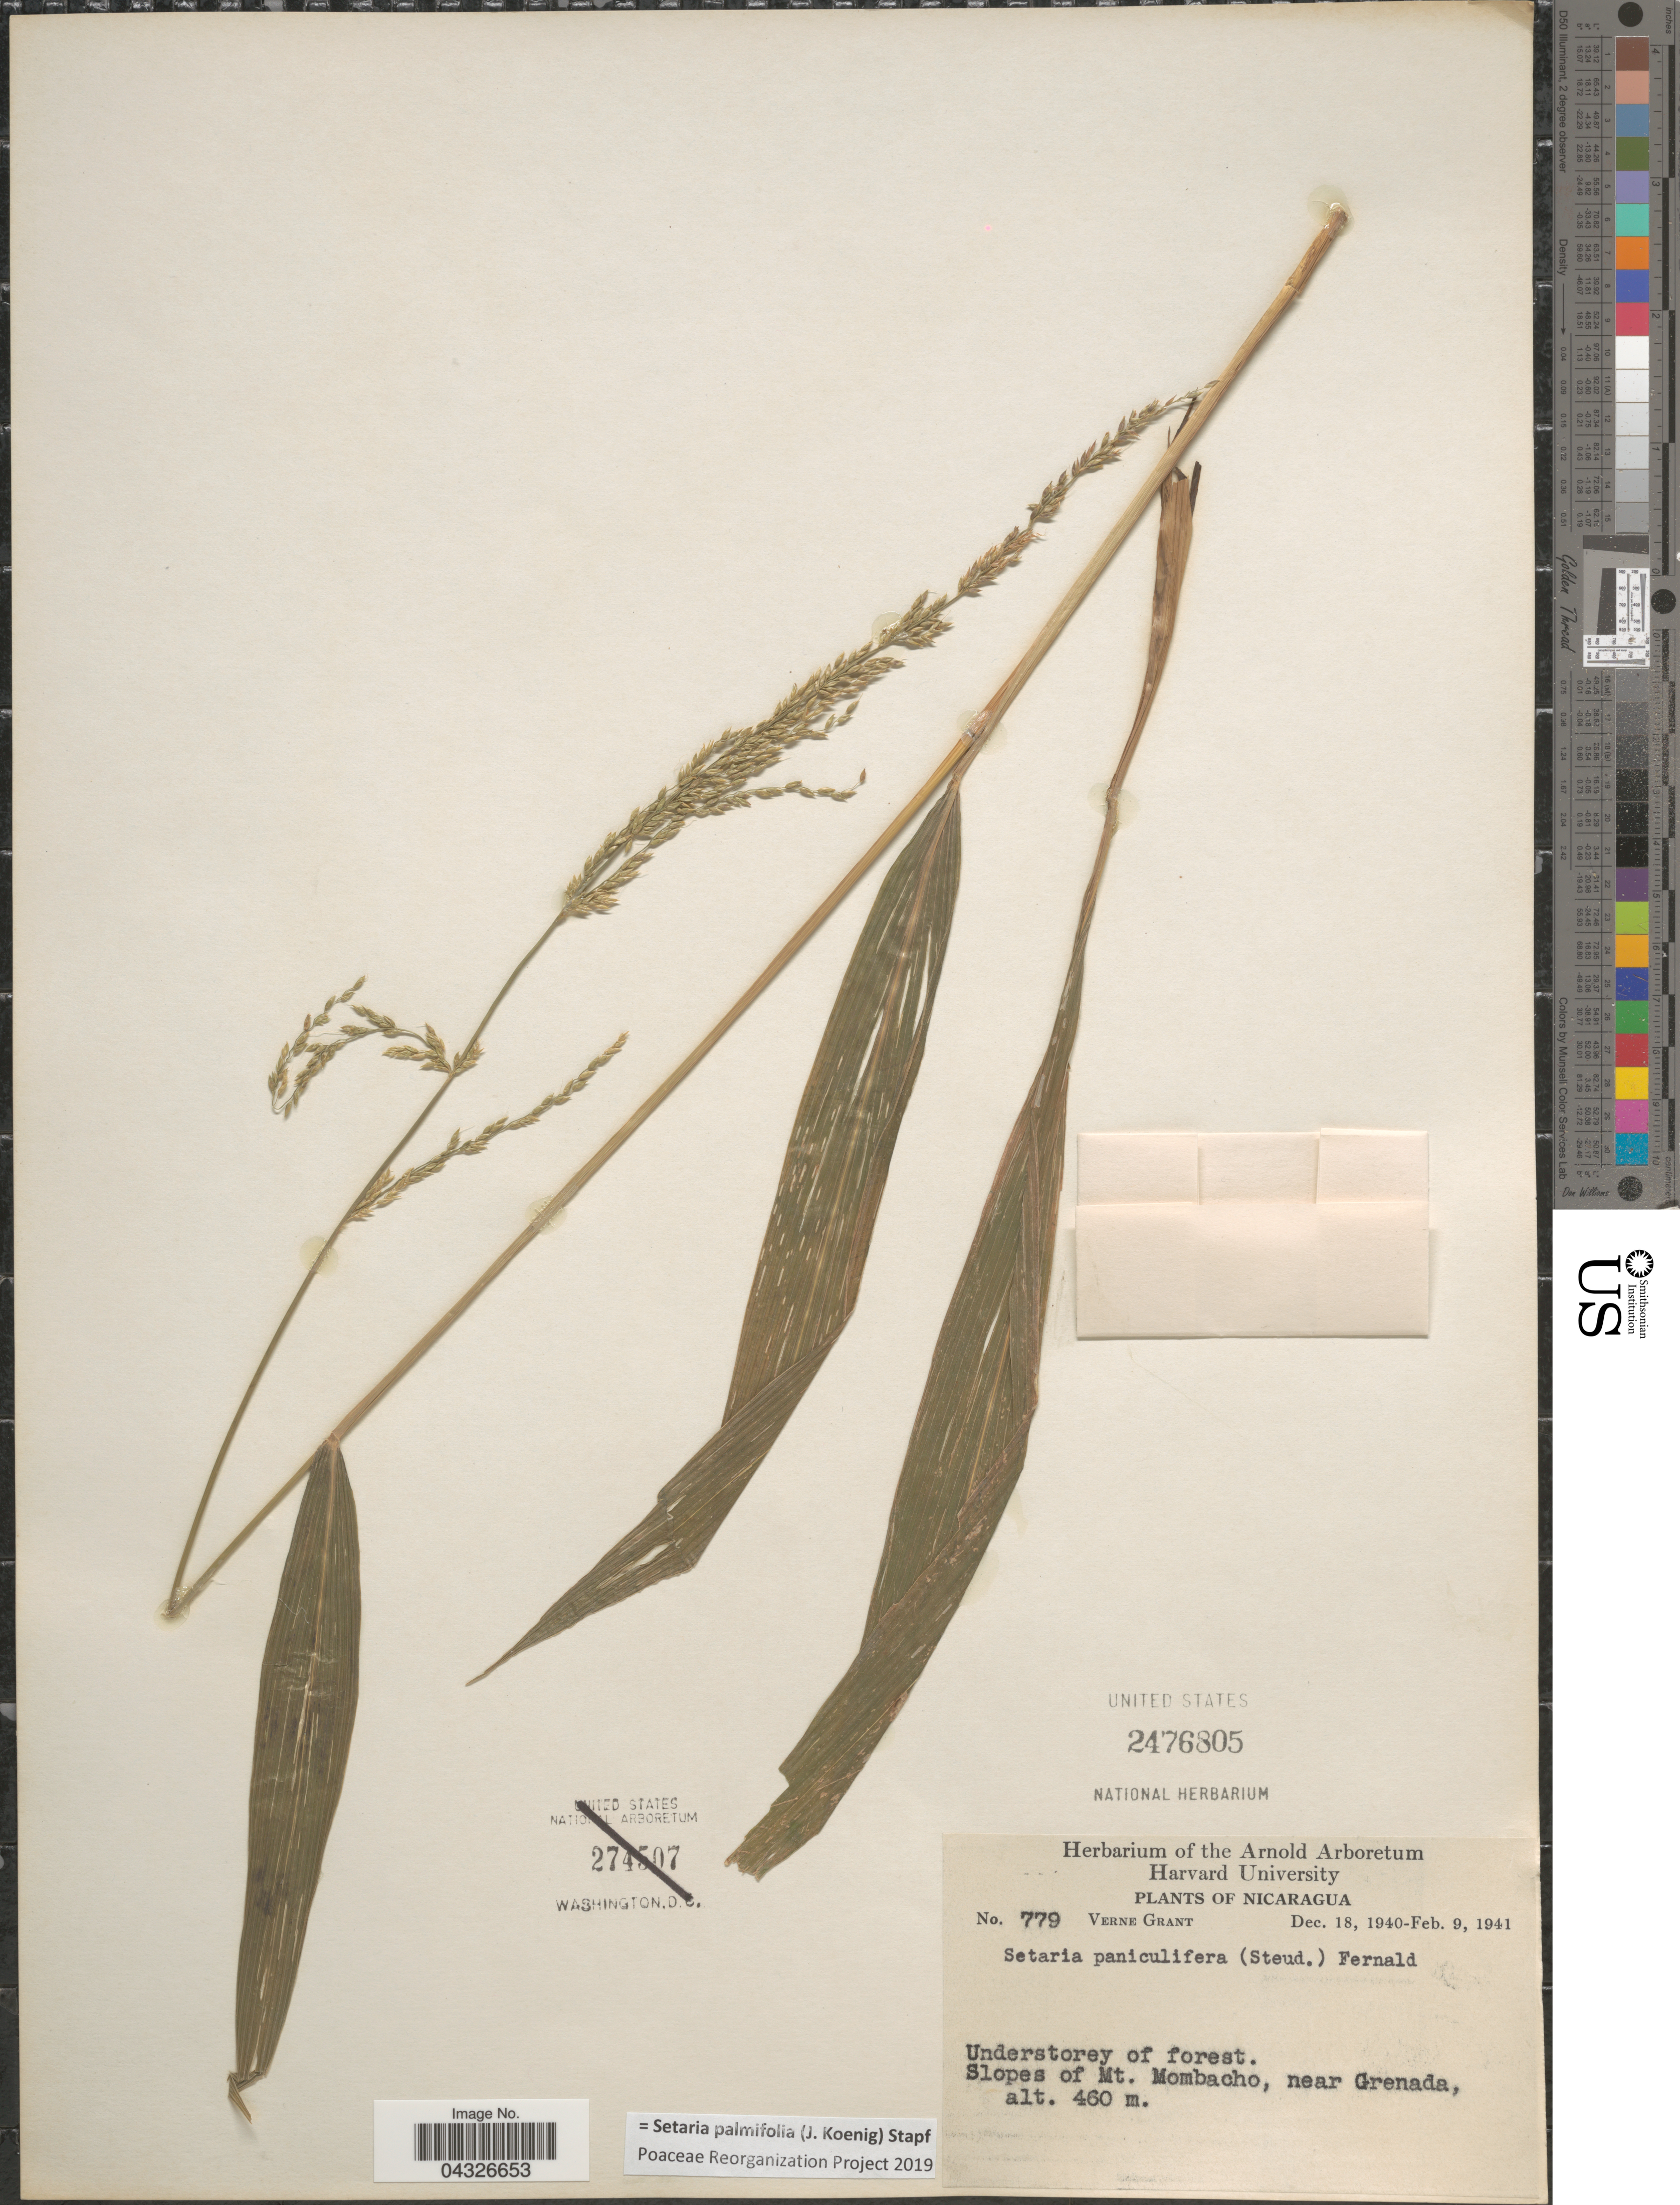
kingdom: Plantae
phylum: Tracheophyta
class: Liliopsida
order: Poales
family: Poaceae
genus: Setaria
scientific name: Setaria palmifolia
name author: (J. Koenig) Stapf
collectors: V. Grant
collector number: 779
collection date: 1940-12-18/1941-02-09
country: Nicaragua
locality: Understorey of forest. Slopes of Mt. Mombacho, near Grenada.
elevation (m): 460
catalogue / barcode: US 2476805